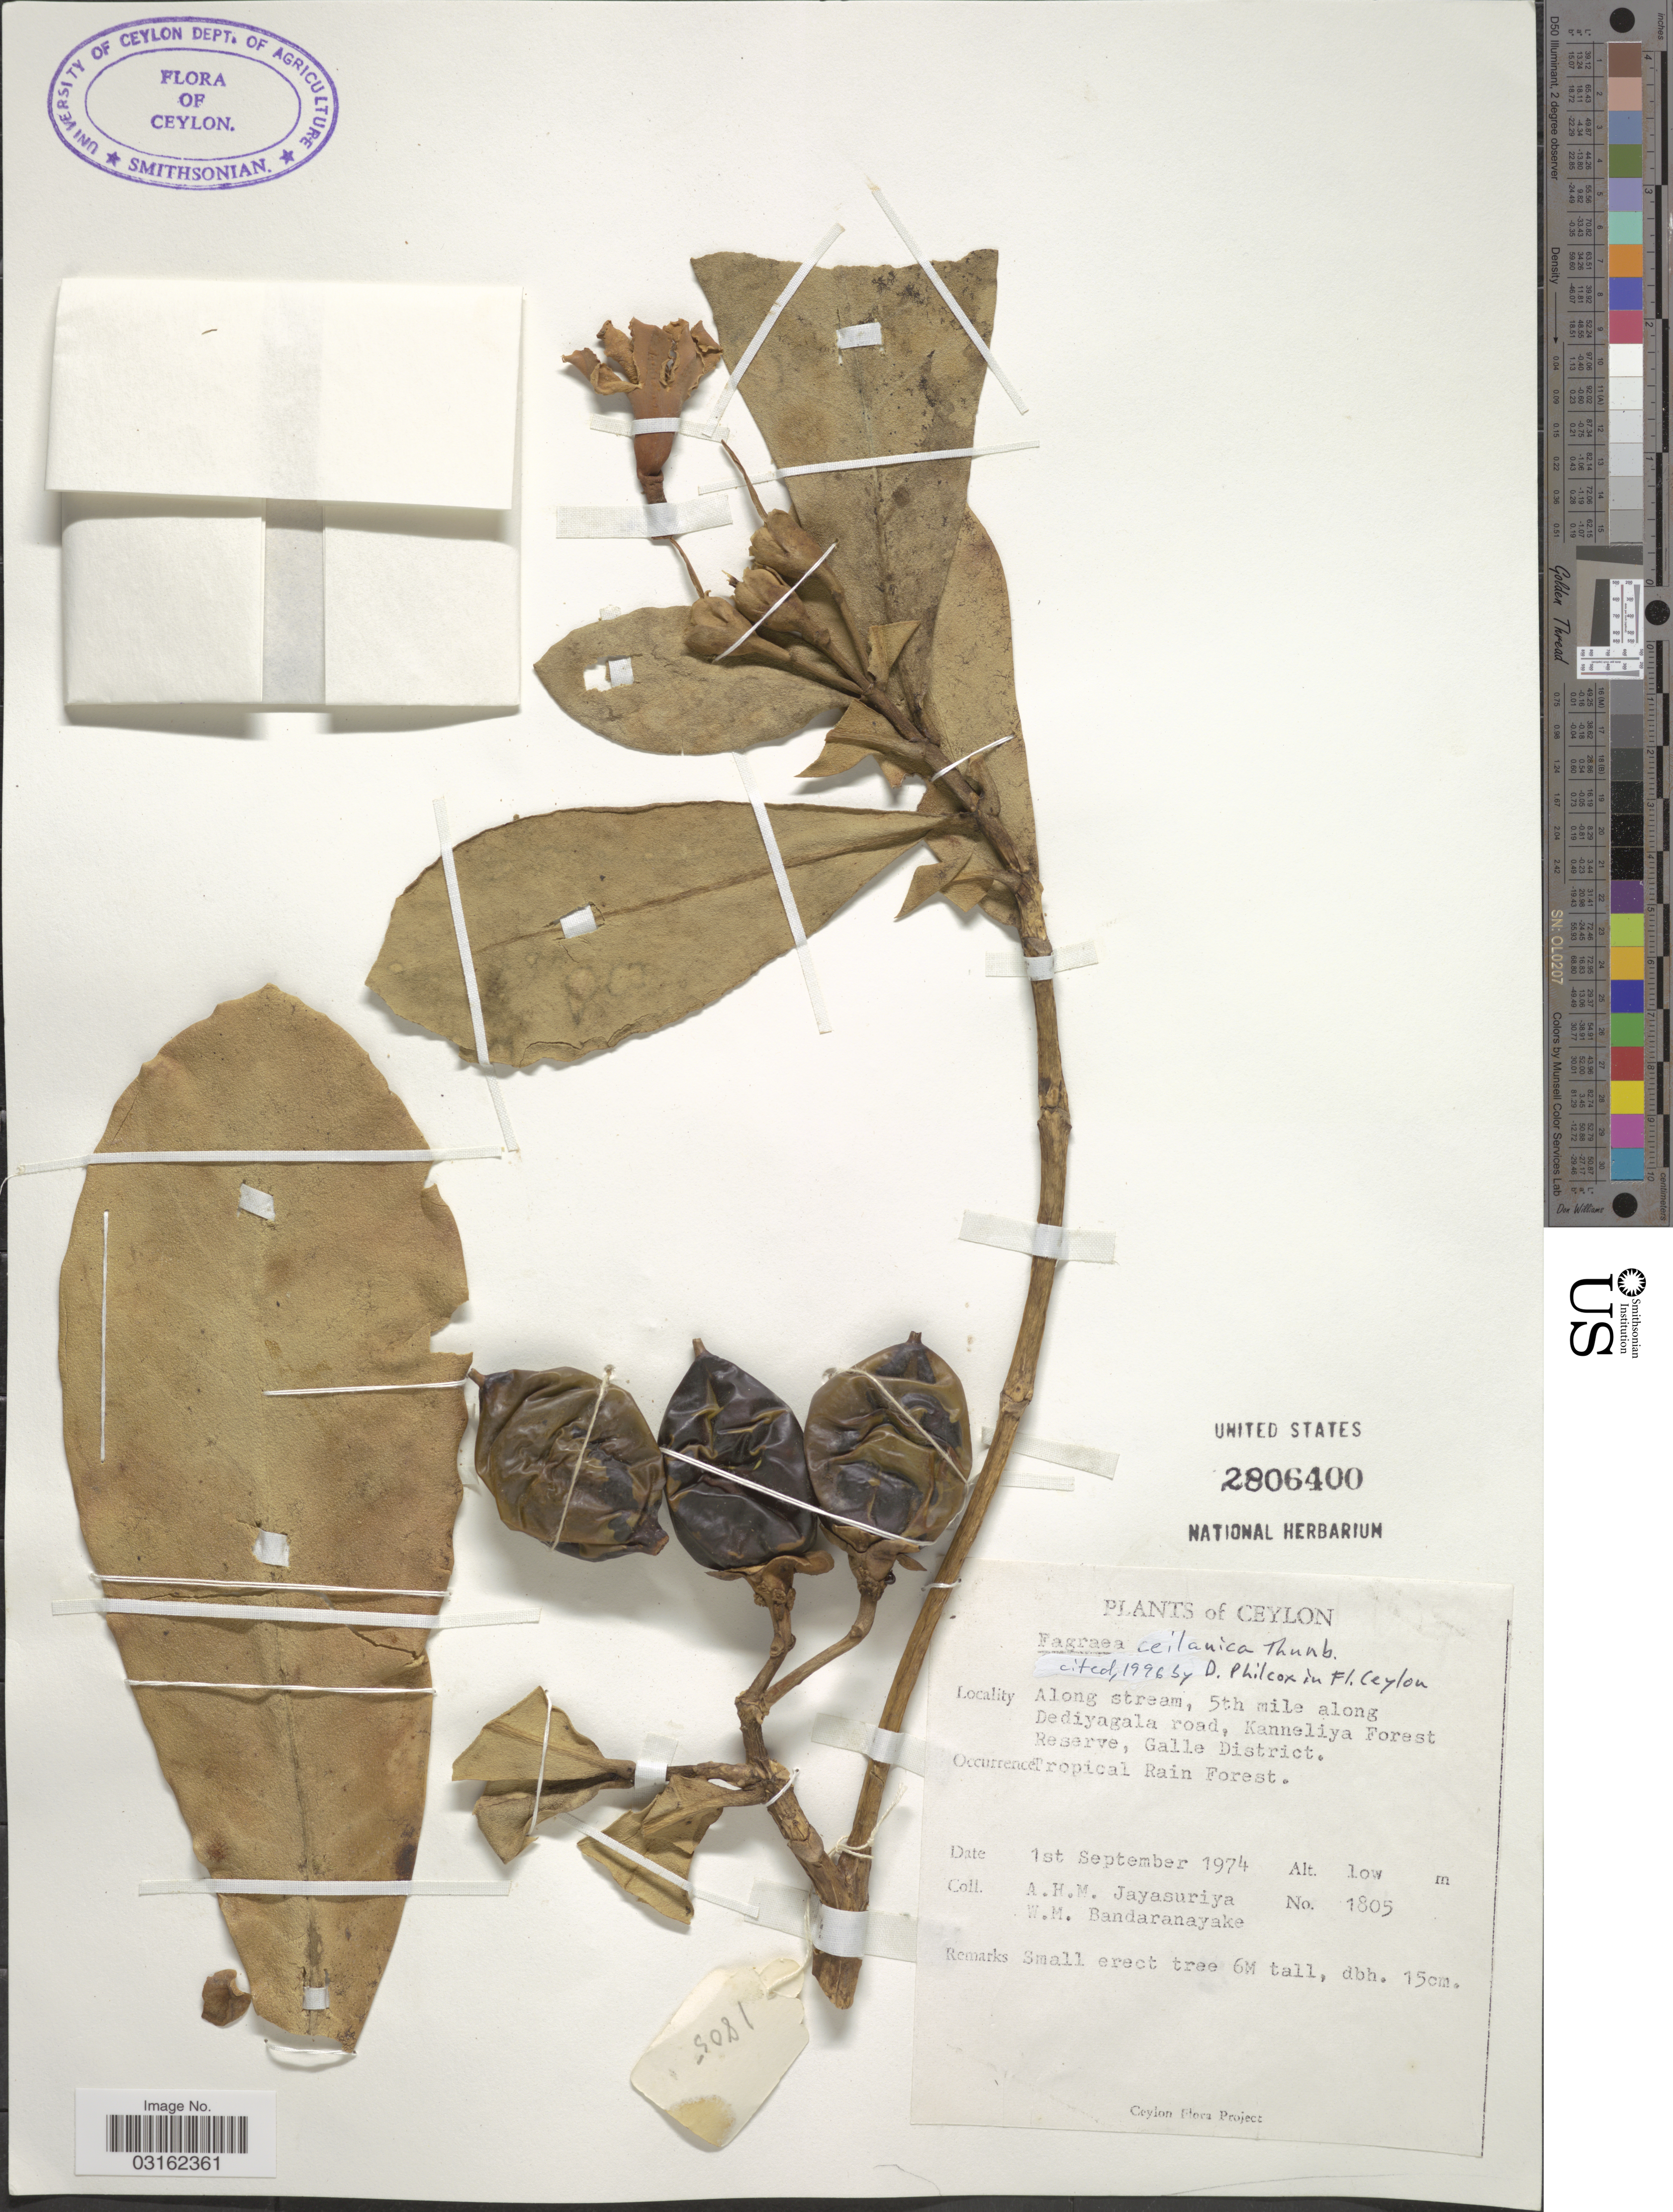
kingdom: Plantae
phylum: Tracheophyta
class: Magnoliopsida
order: Gentianales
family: Gentianaceae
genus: Fagraea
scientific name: Fagraea ceilanica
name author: Thunb.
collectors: A. H. Jayasuriya & W. Bandaranayake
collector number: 1805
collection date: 1974-09-01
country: Sri Lanka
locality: Ceylon, Along stream, 5th mile along Dediyagala road, Kanneliya Forest Reserve, Galle District.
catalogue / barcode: US 2806400